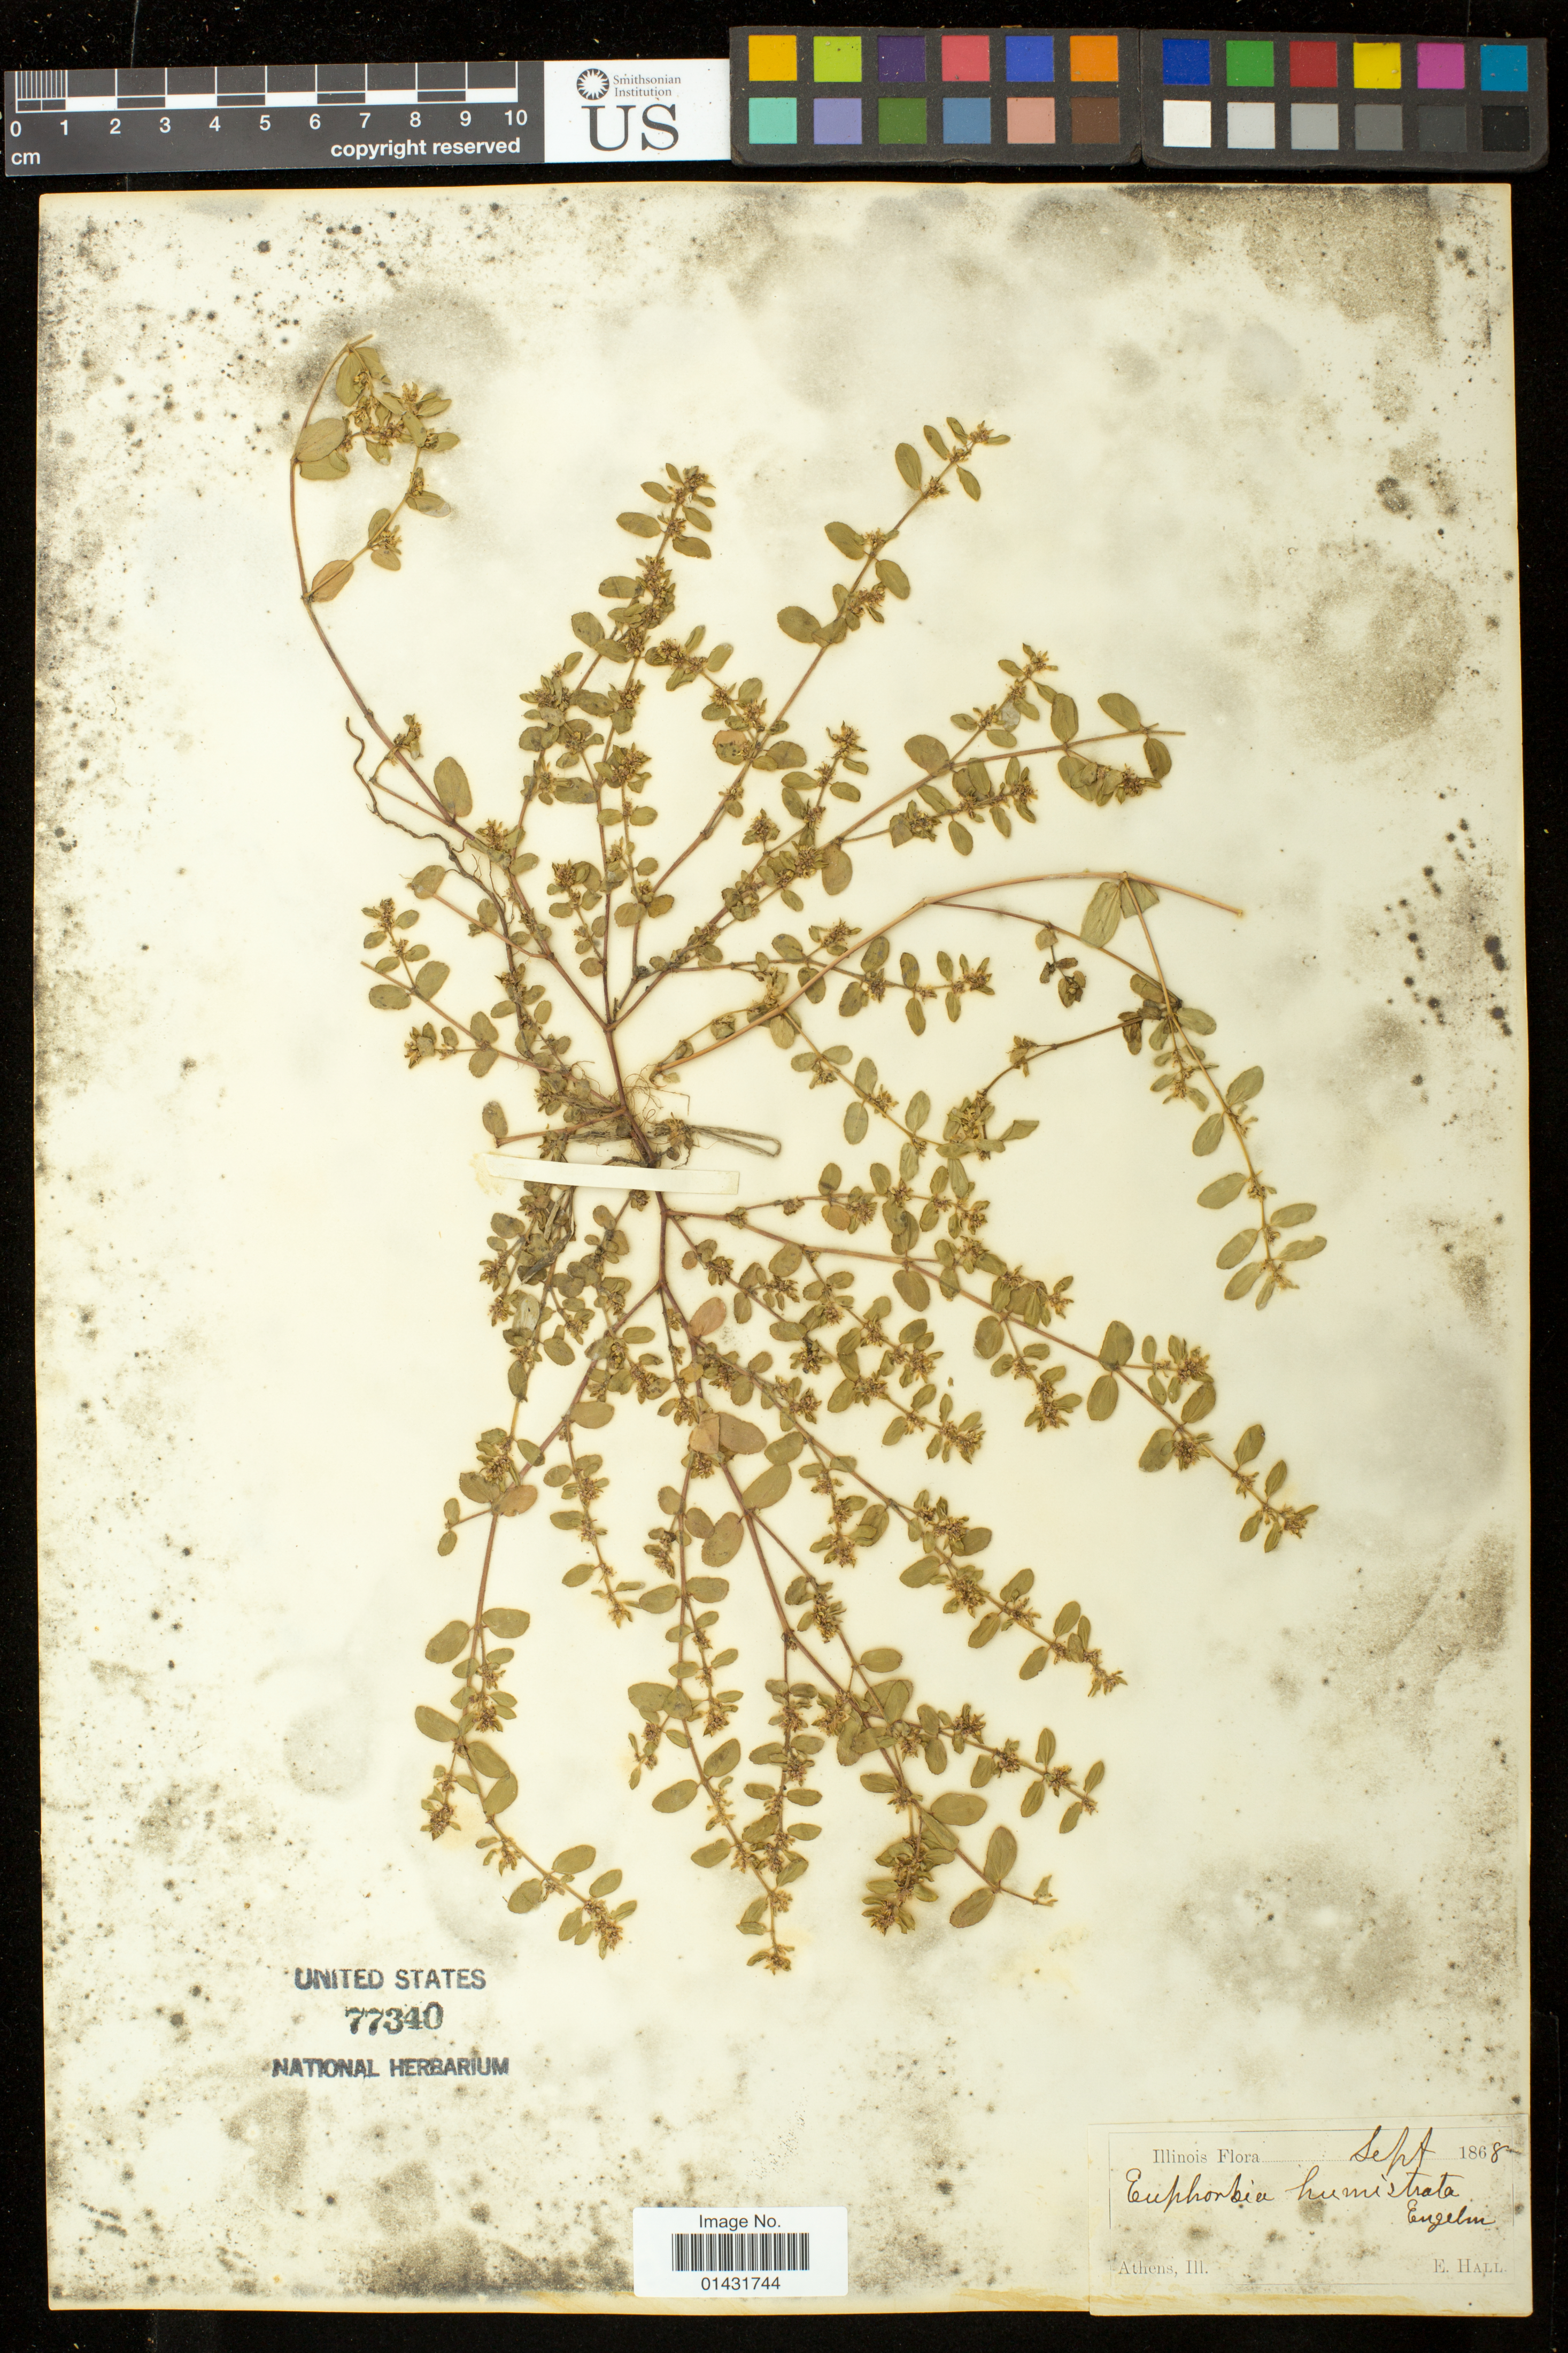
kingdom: Plantae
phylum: Tracheophyta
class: Magnoliopsida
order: Malpighiales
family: Euphorbiaceae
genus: Euphorbia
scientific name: Euphorbia humistrata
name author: Engelm. ex A. Gray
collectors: E. Hall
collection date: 1868-09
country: United States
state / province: Illinois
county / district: Menard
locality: Athens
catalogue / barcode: US 77340